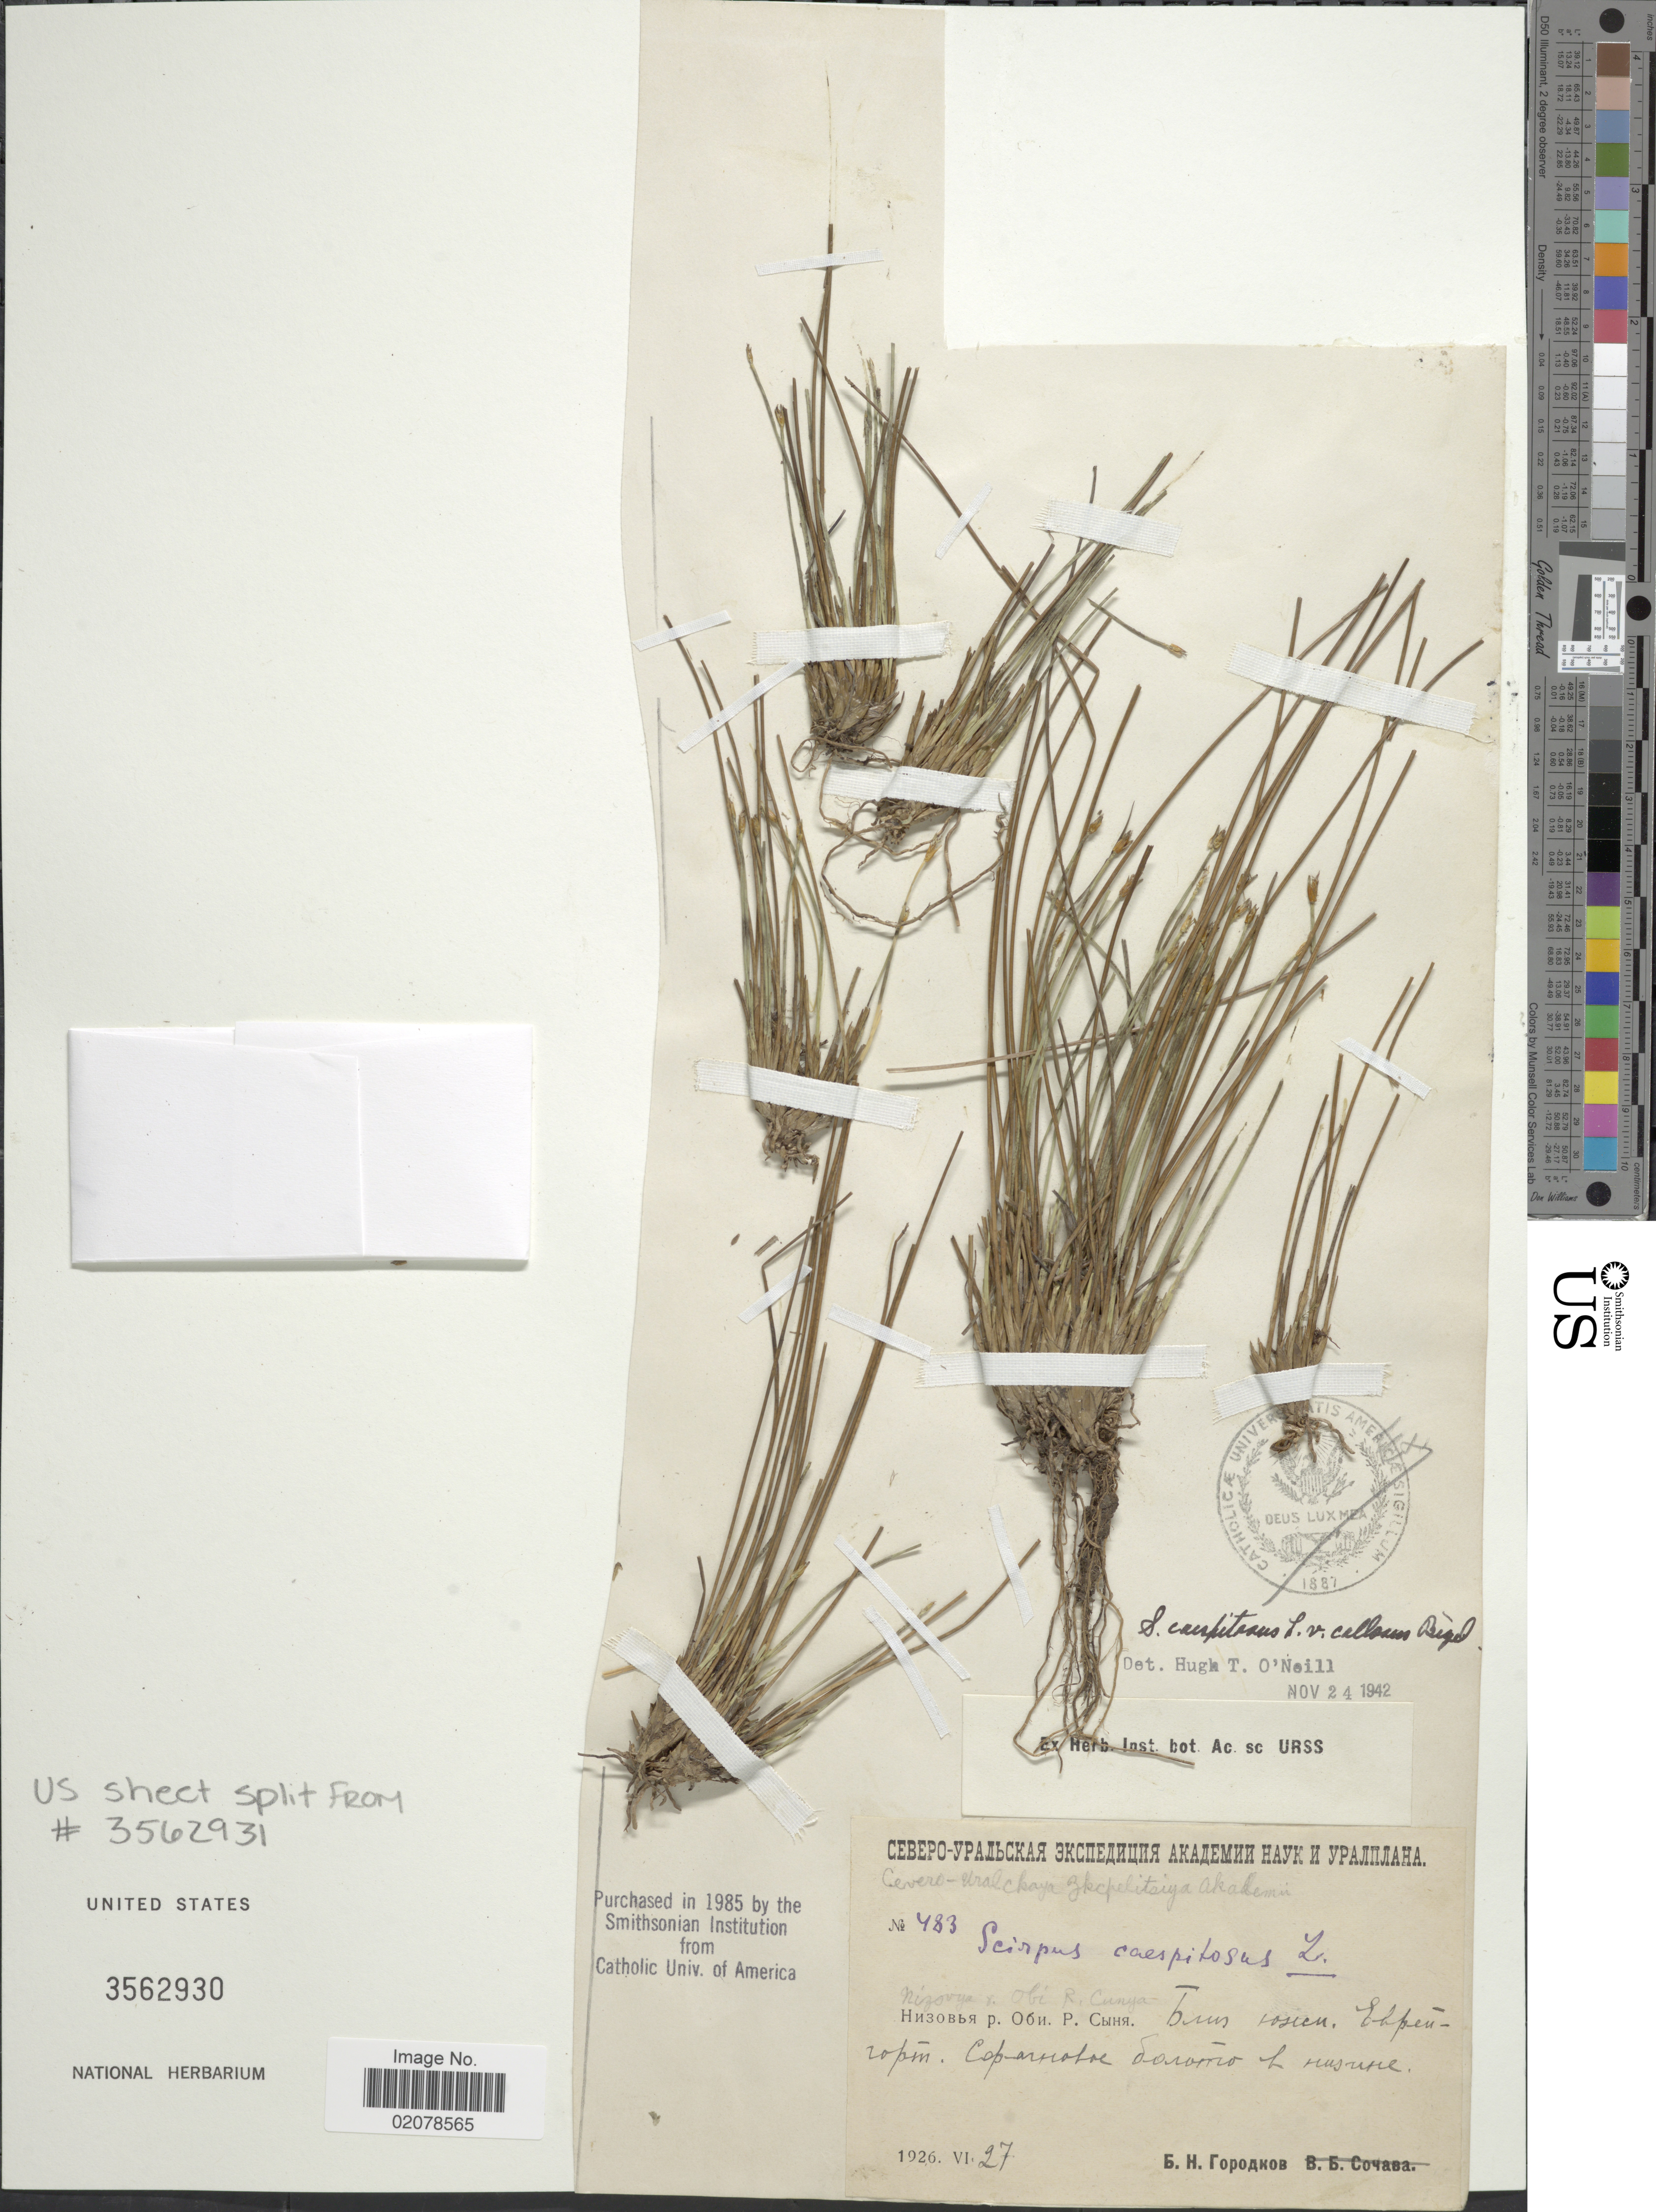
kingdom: Plantae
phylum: Tracheophyta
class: Liliopsida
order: Poales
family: Cyperaceae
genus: Trichophorum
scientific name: Trichophorum cespitosum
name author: (L.) Hartm.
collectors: Gorodkov, B. N.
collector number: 483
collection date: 1926-06-27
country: Russian Federation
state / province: Khanty-Mansi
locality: Lower Ob river, River Synya.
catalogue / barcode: US 3562930